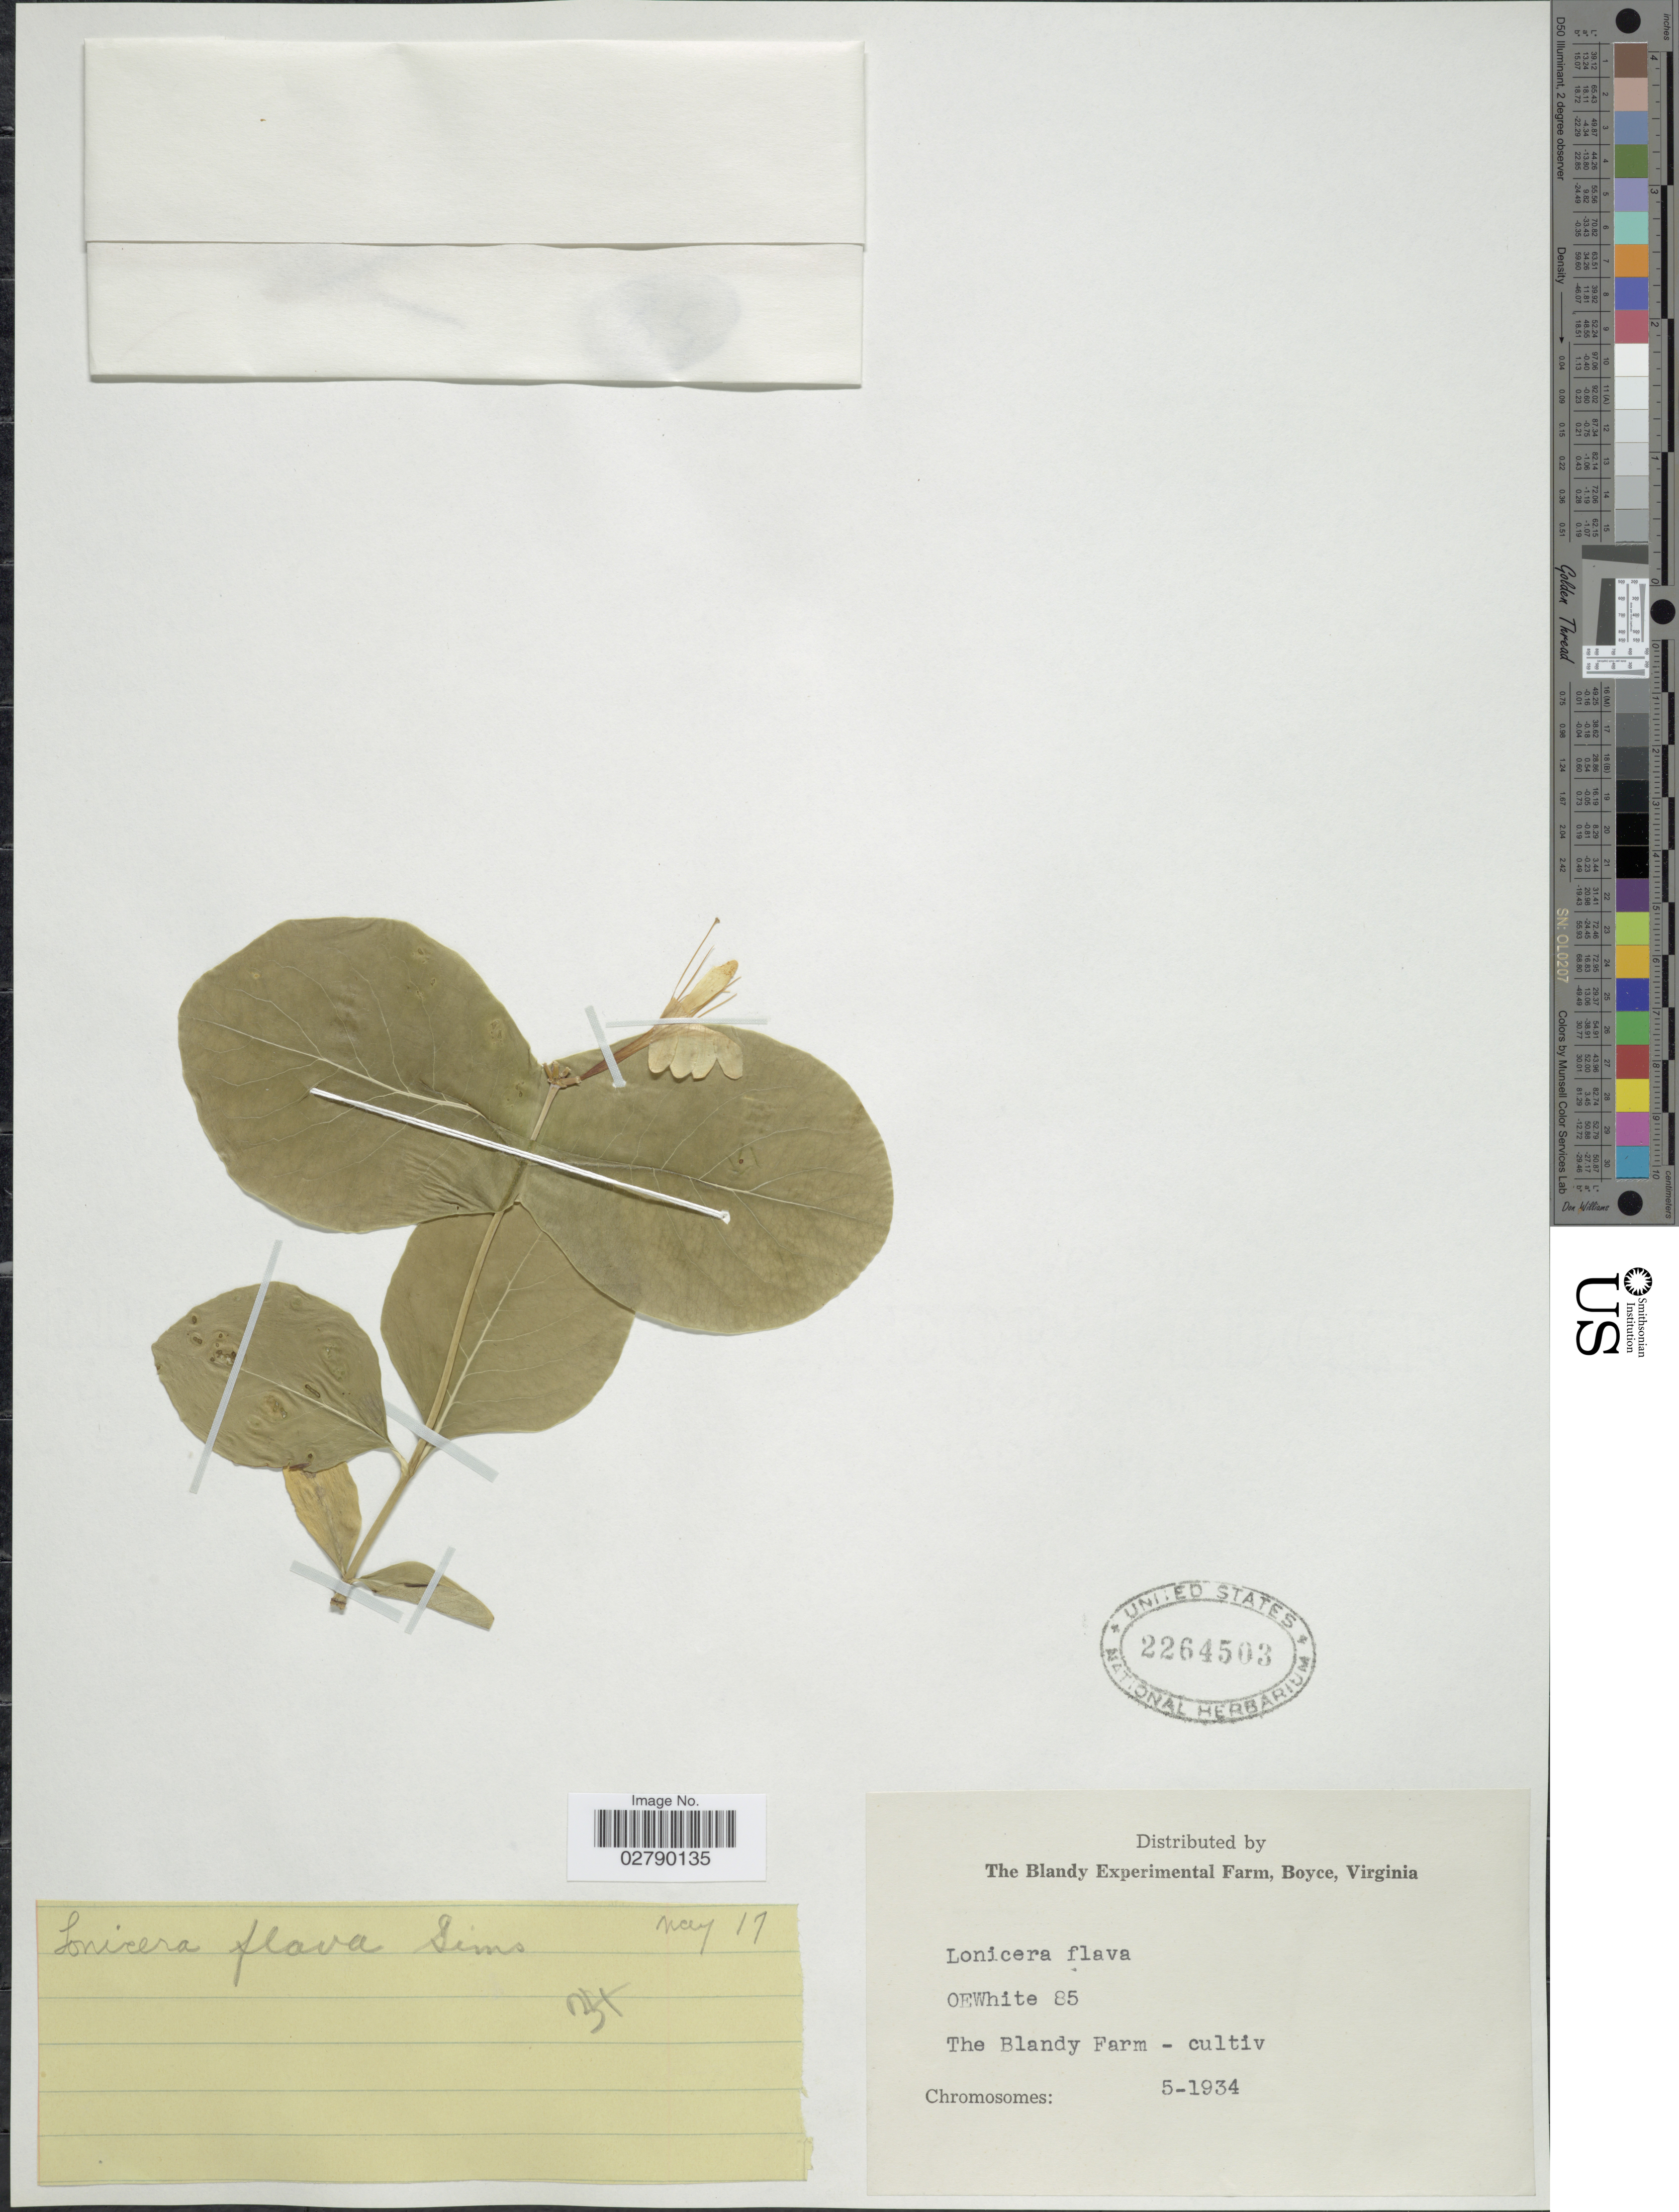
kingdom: Plantae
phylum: Tracheophyta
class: Magnoliopsida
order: Dipsacales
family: Caprifoliaceae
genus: Lonicera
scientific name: Lonicera flava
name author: Sims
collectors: O. E. White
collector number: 85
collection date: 1934-05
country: United States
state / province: Virginia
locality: The Blandy Farm - cultiv.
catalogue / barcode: US 2264503